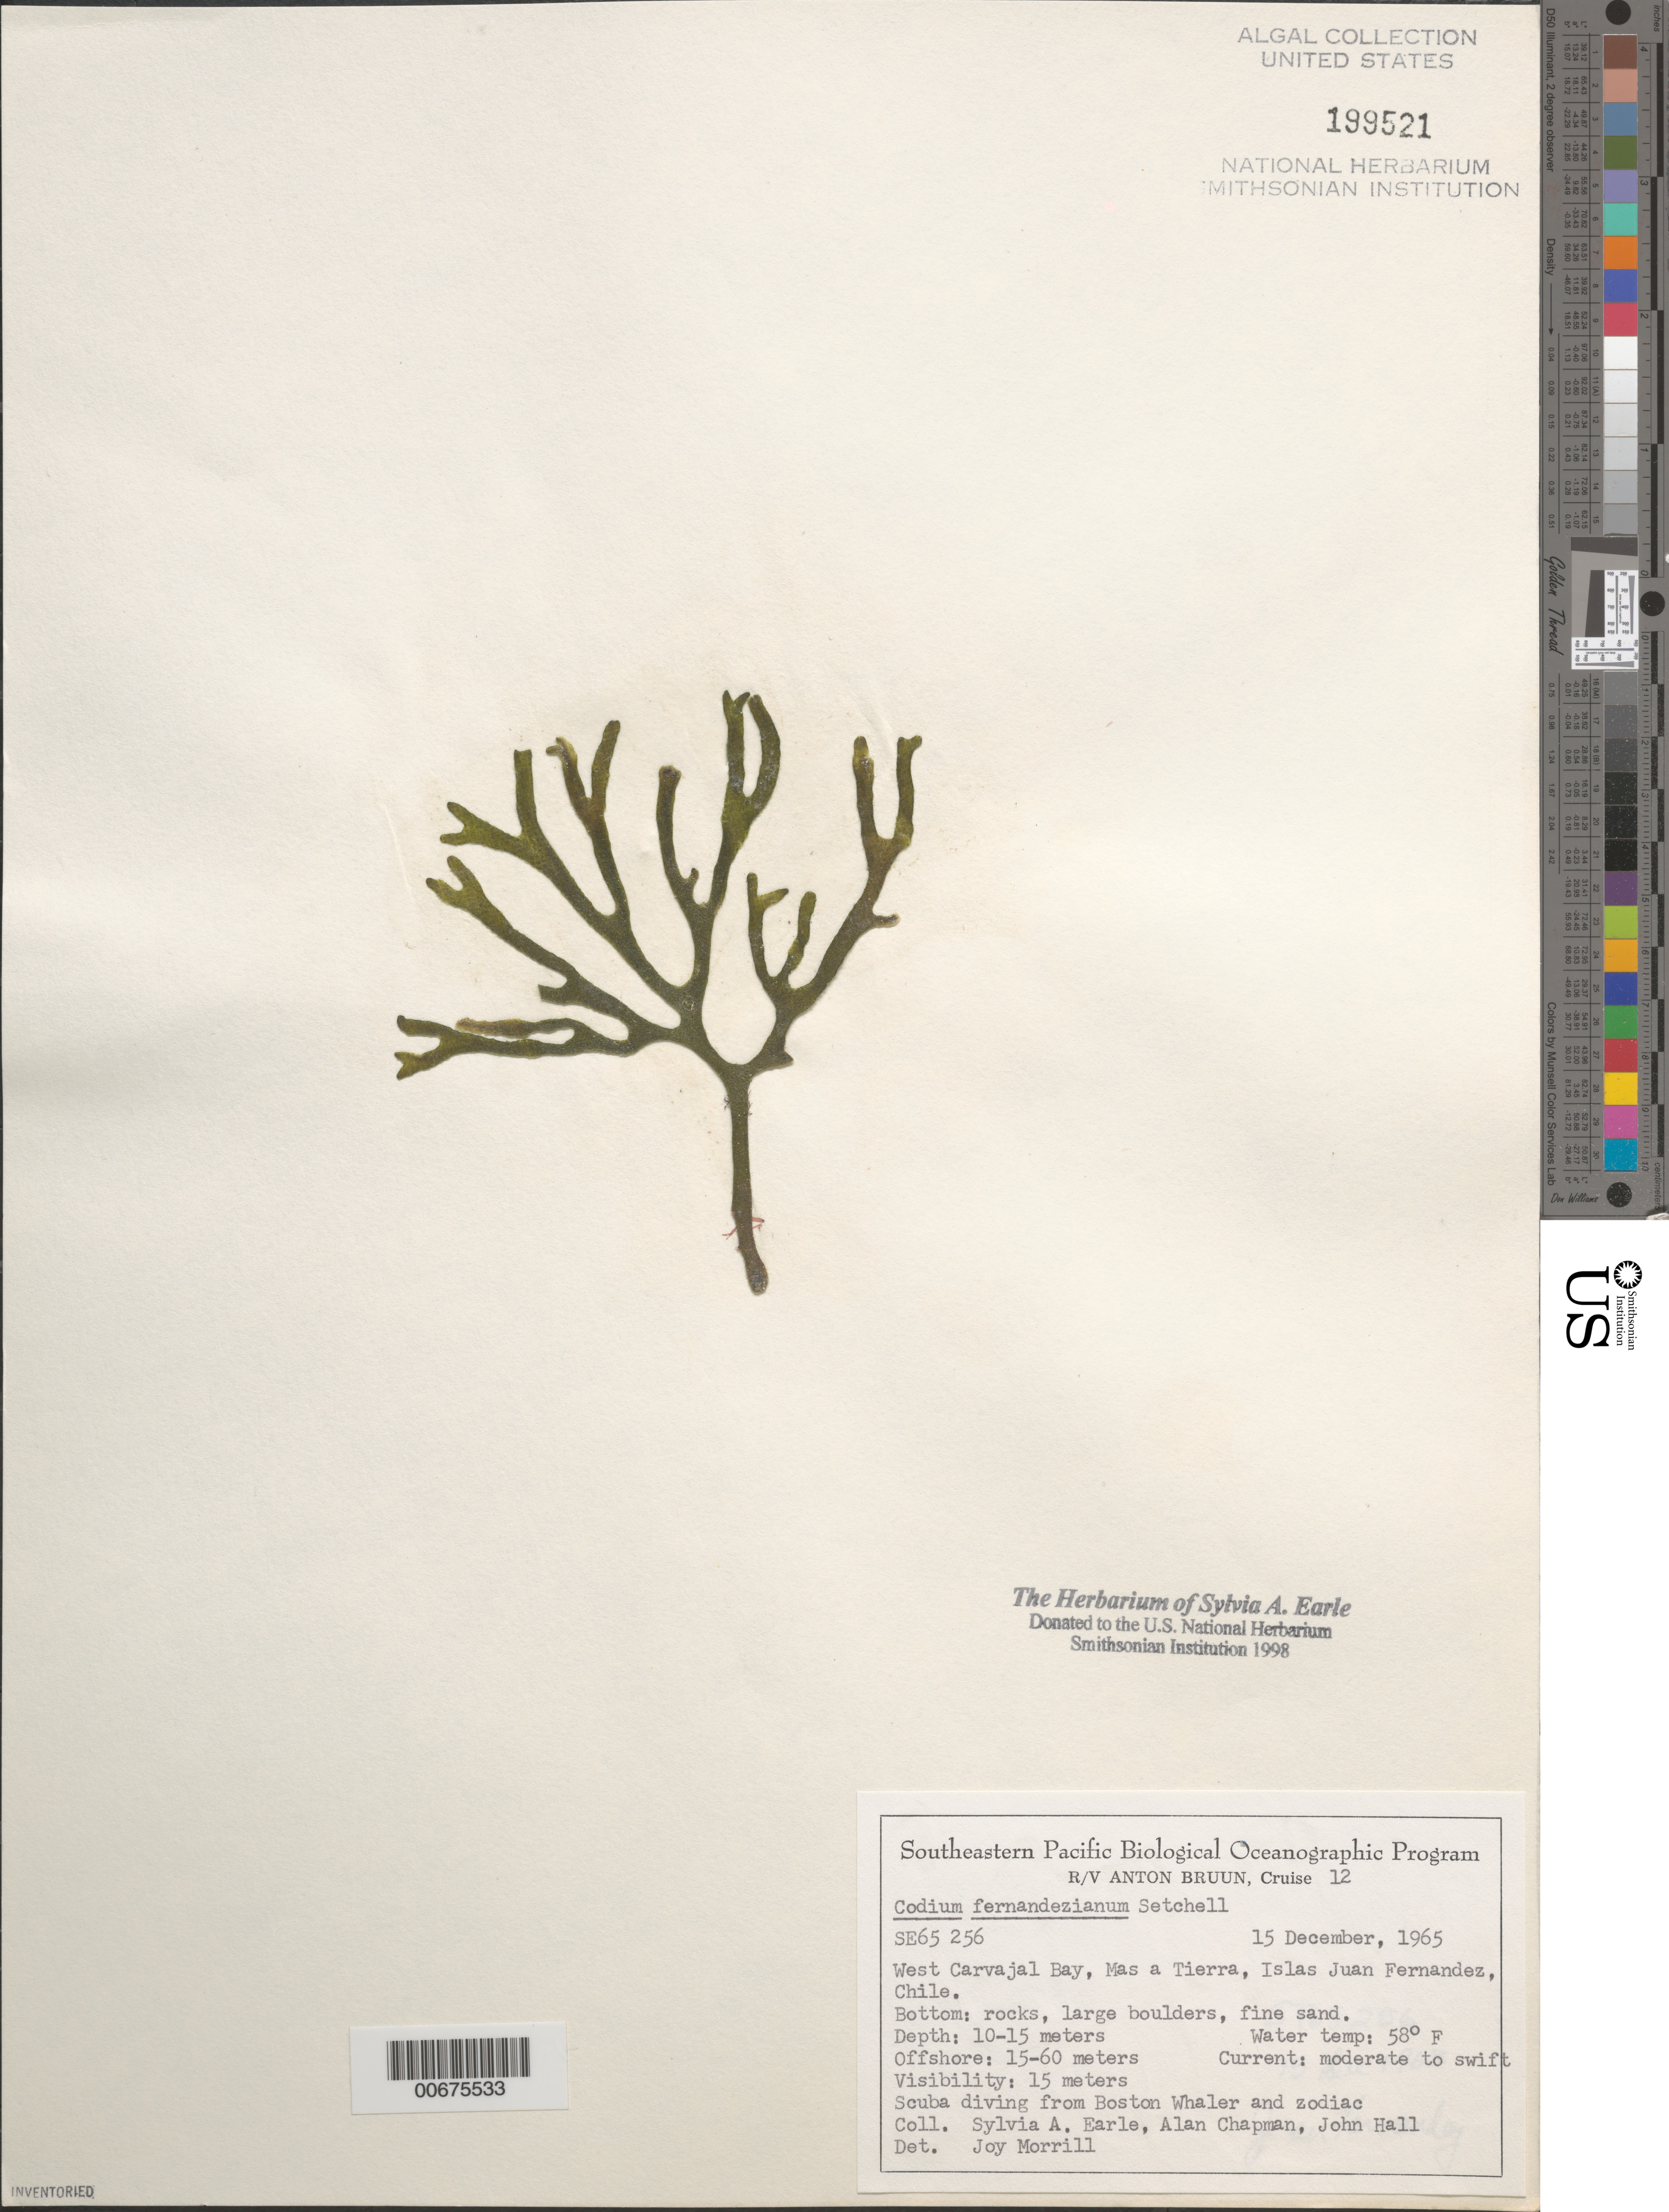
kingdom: Plantae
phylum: Chlorophyta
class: Ulvophyceae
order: Bryopsidales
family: Codiaceae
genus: Codium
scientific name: Codium fernandezianum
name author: Setch.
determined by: Morrill, J.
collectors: S. A. Earle, A. Chapman & J. Hall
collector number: SE 65256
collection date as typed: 15 Dec 1965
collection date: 1965-12-15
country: Chile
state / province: Valparaíso (V)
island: Isla Más a Tierra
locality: West Carvajal Bay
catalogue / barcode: US 199521